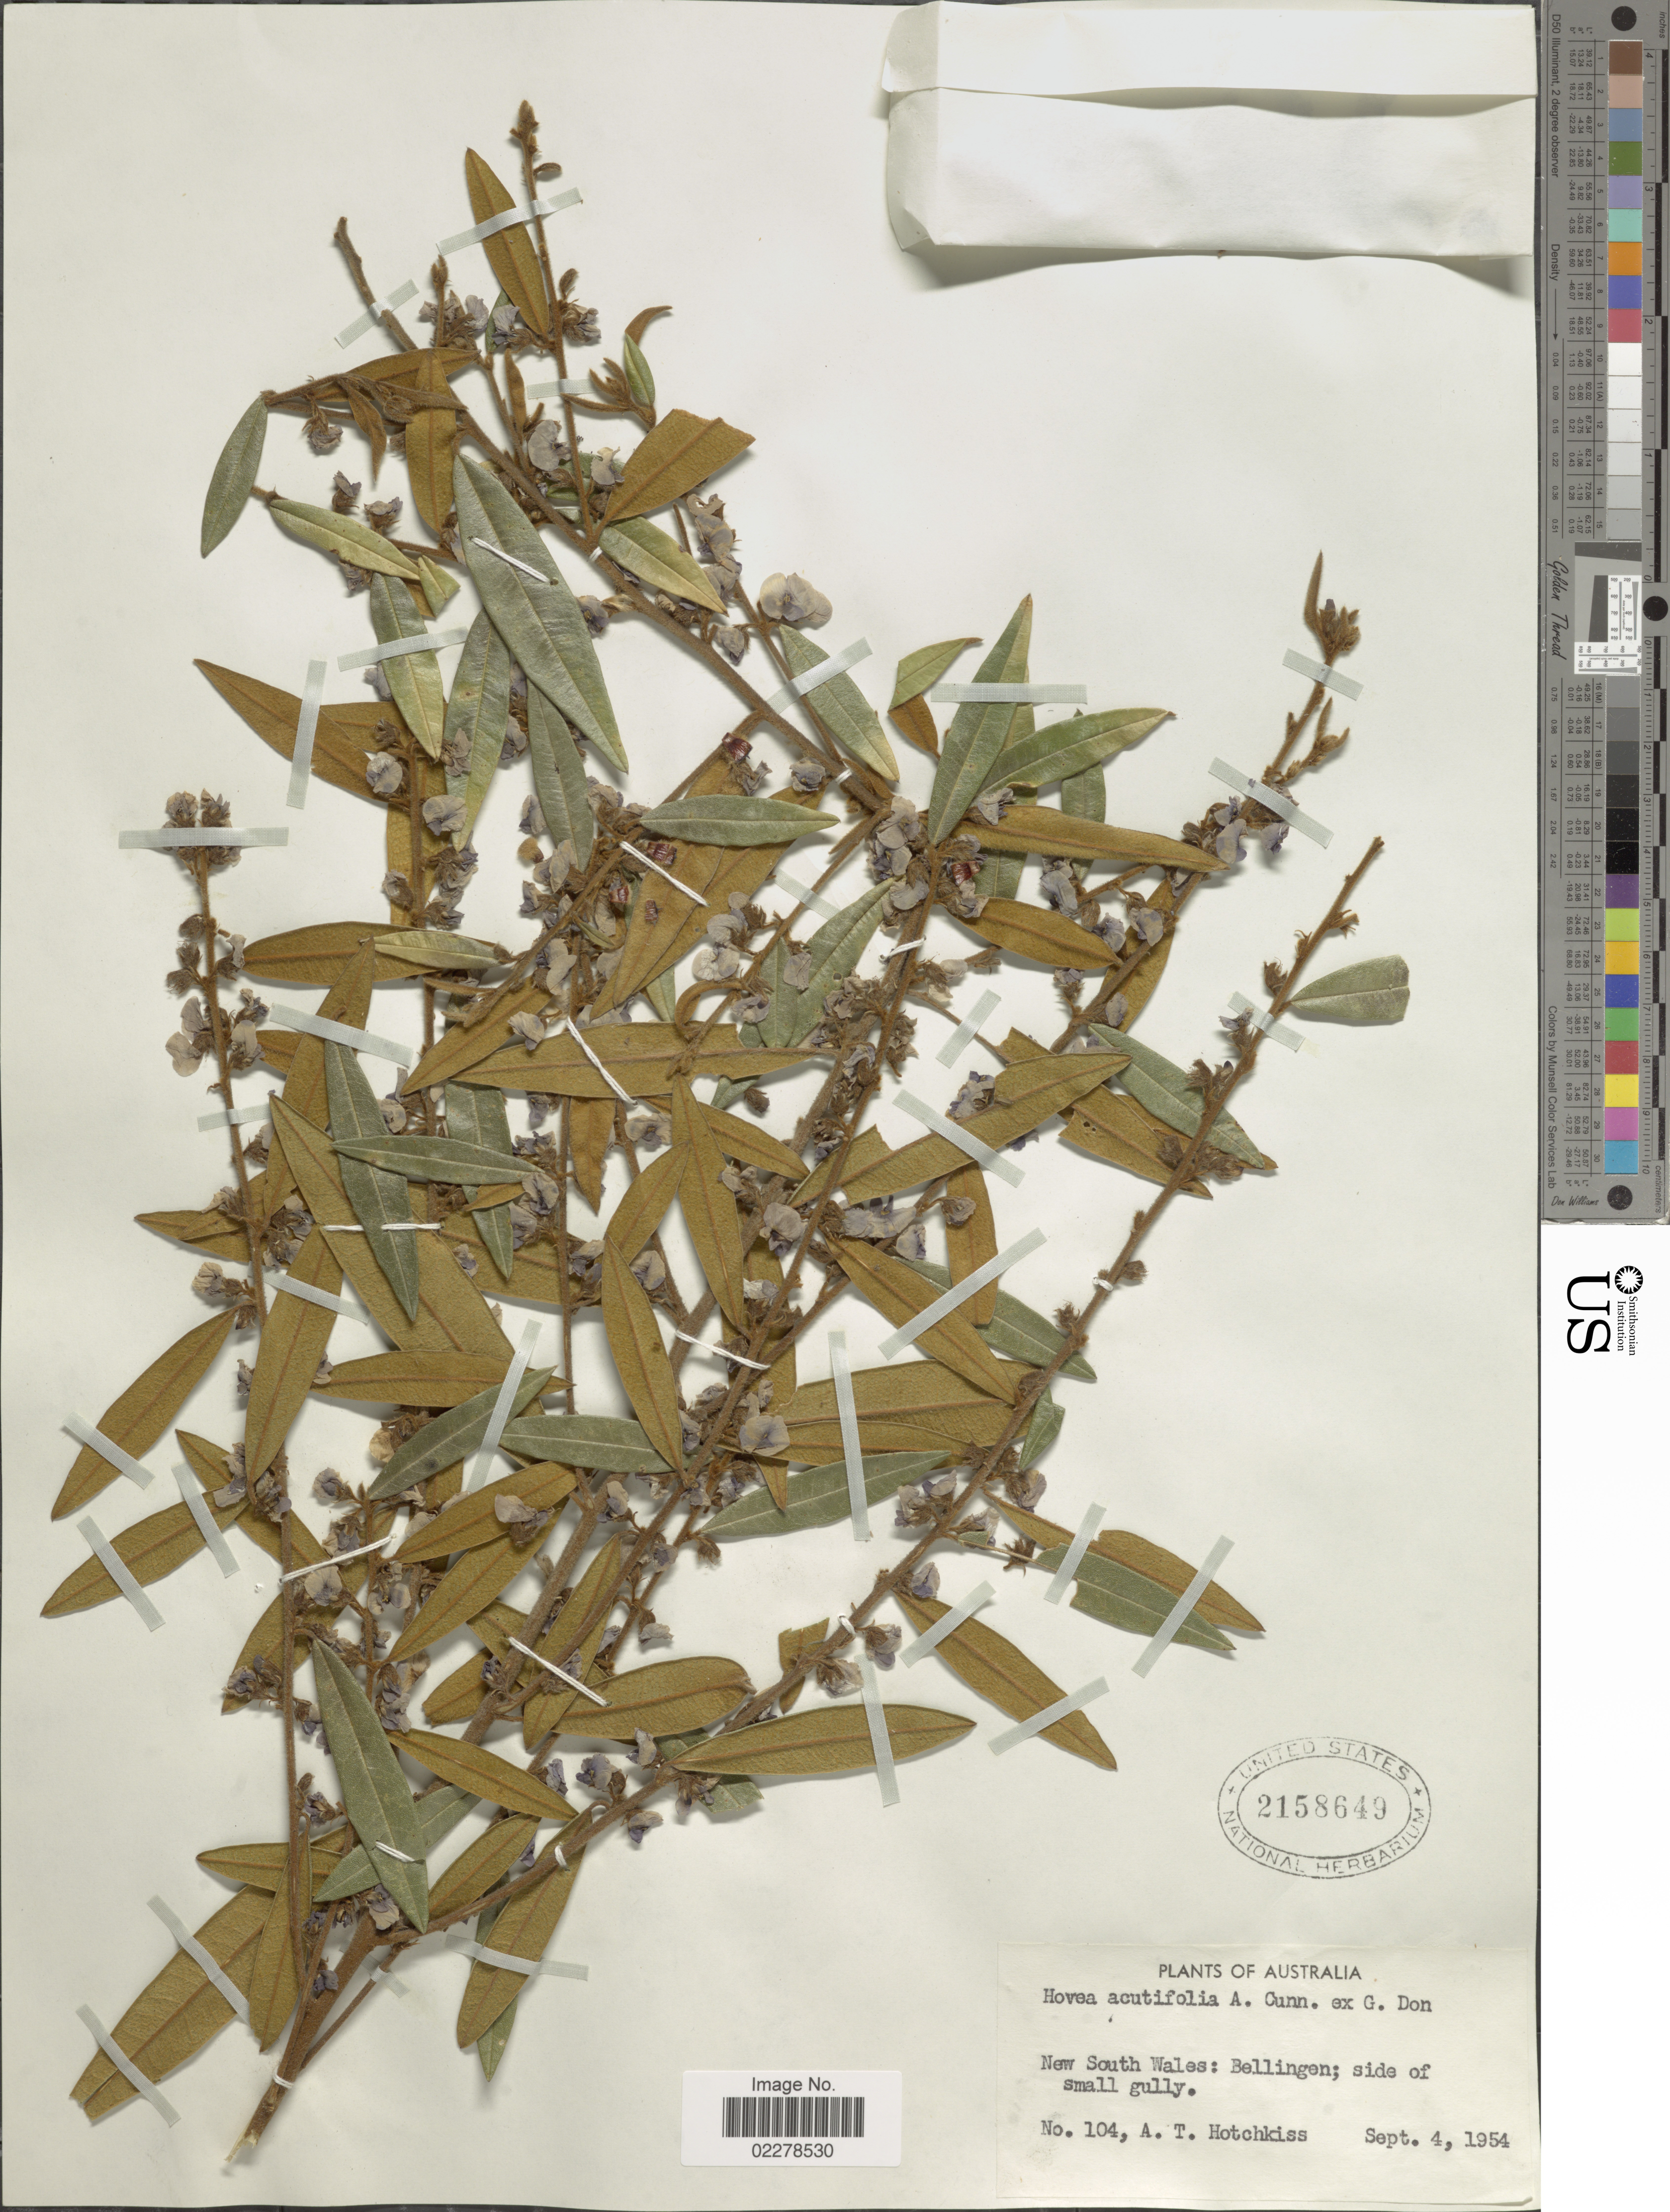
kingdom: Plantae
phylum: Tracheophyta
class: Magnoliopsida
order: Fabales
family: Fabaceae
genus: Hovea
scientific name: Hovea acutifolia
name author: G. Don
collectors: A. Hotchkiss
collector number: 104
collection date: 1954-09-04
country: Australia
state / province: New South Wales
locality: Bellingen; side of small gully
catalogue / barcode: US 2158649